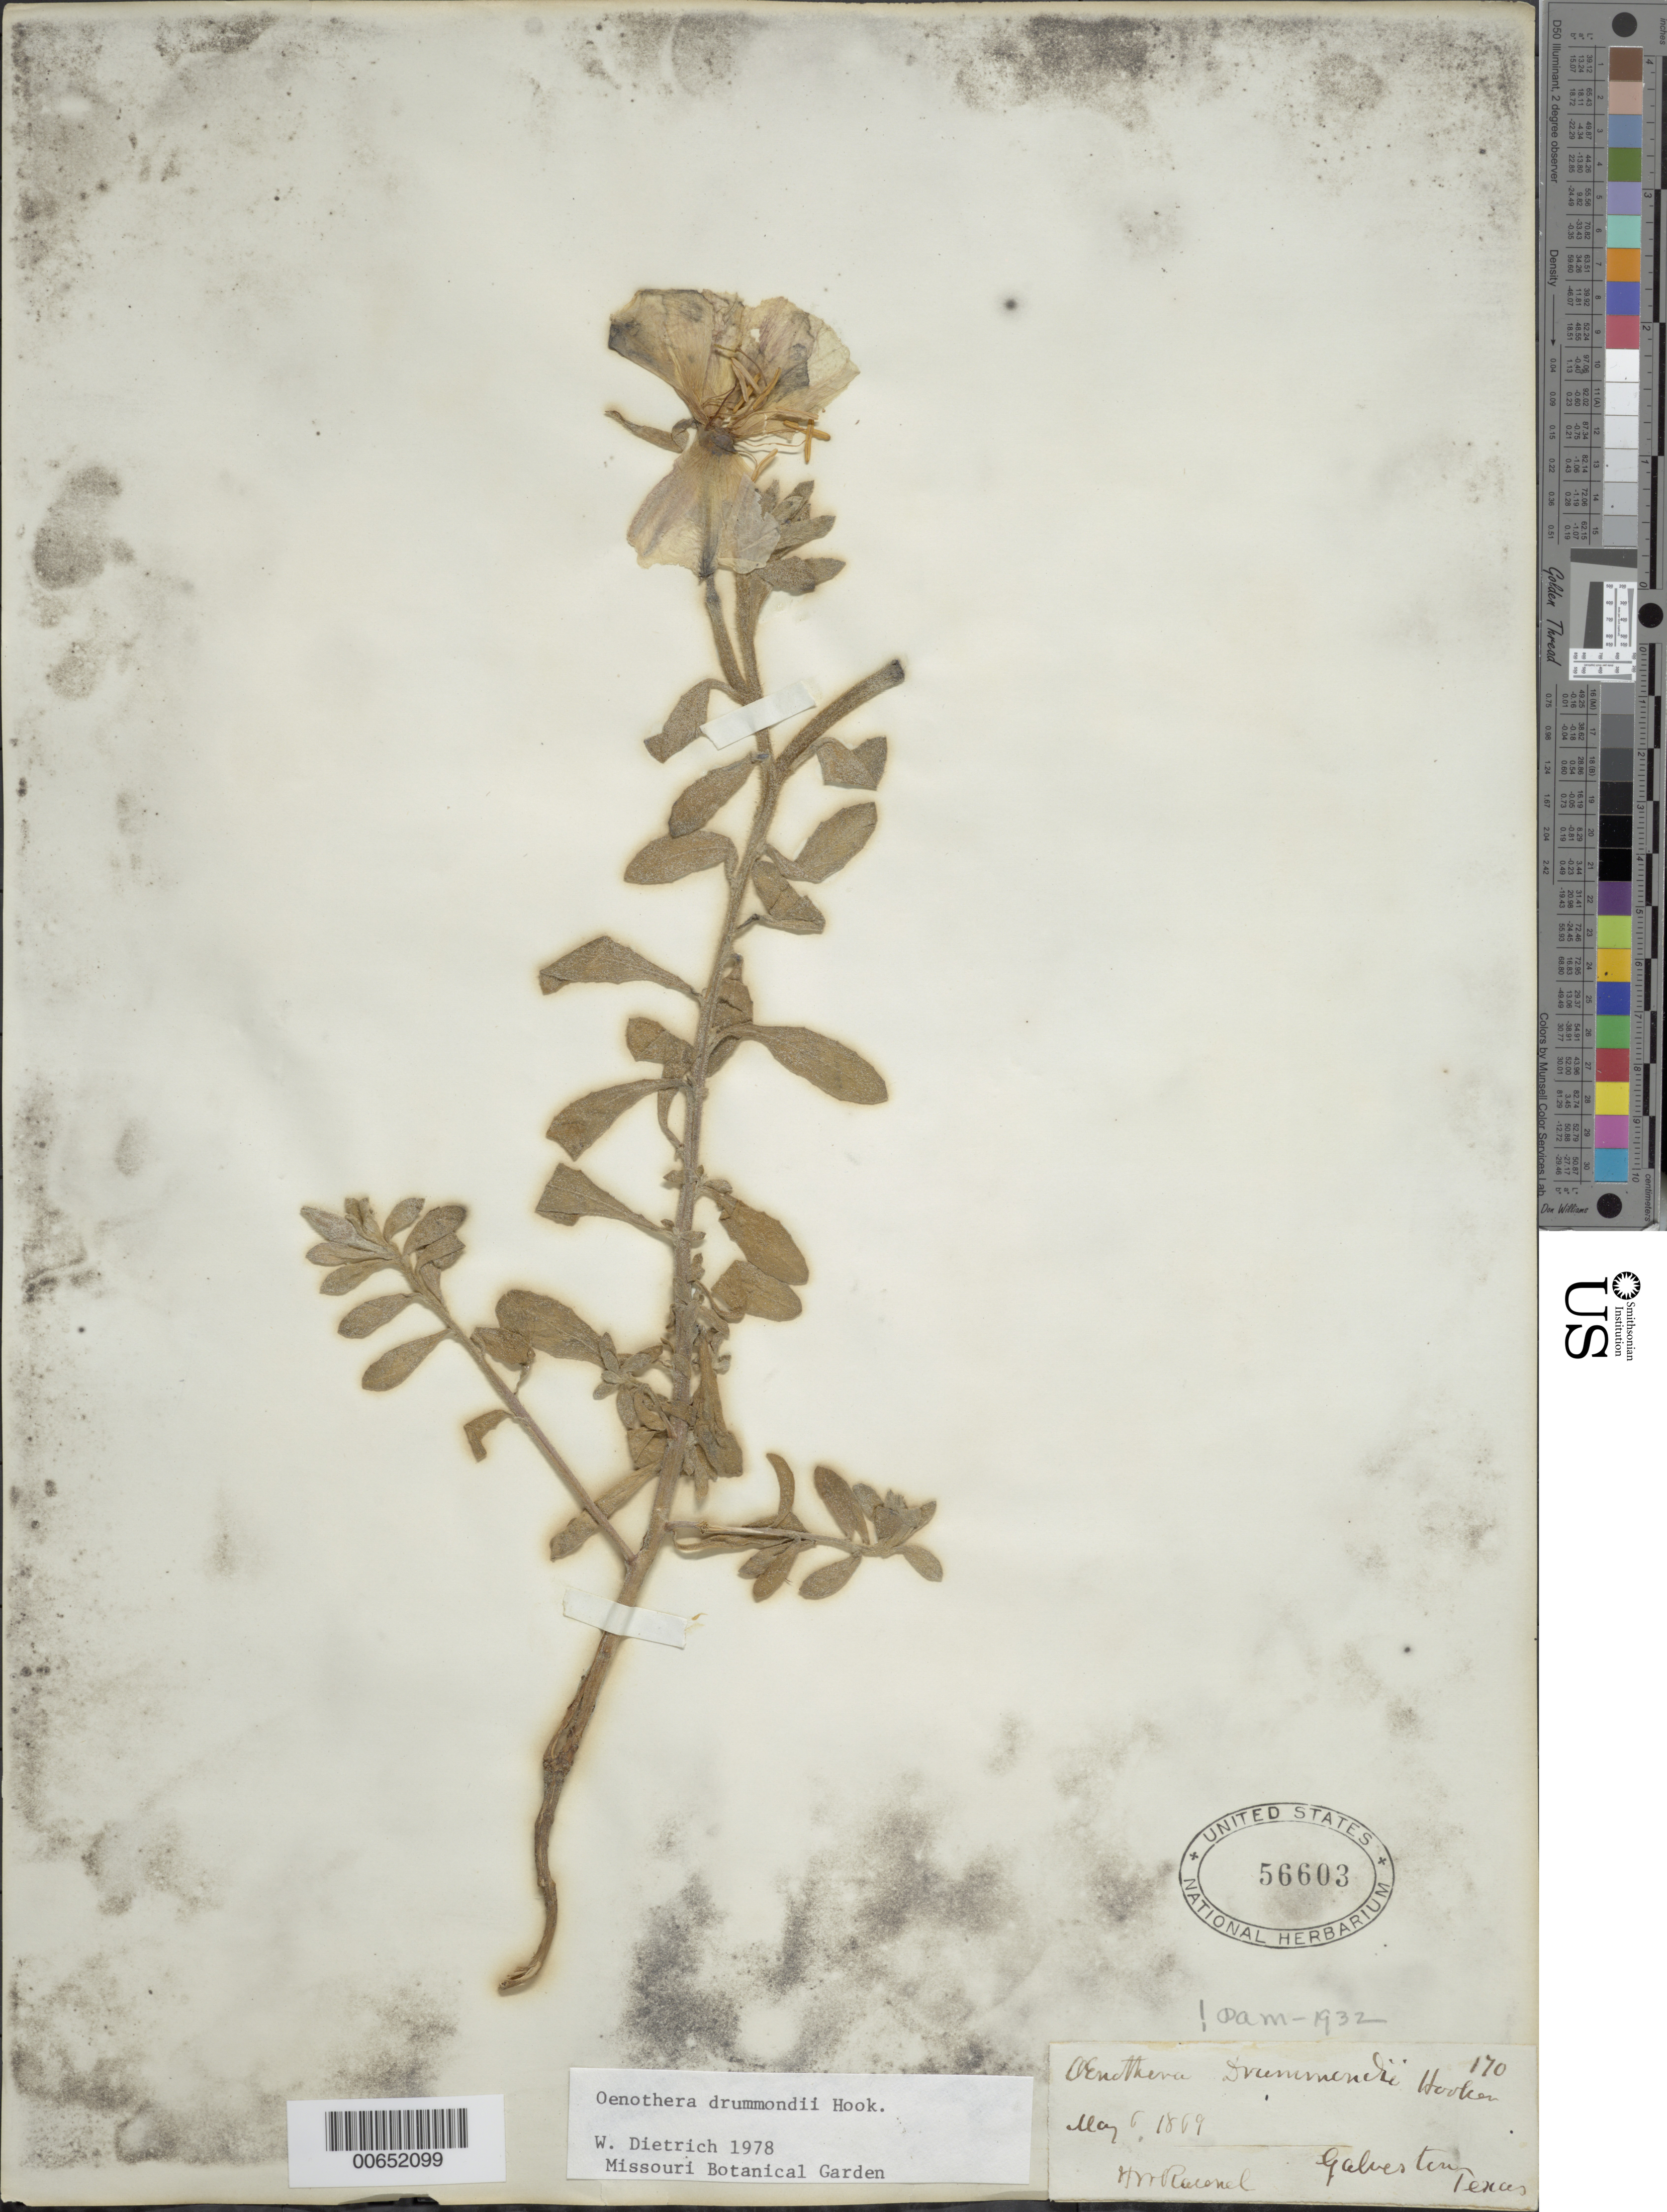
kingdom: Plantae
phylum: Tracheophyta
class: Magnoliopsida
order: Myrtales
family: Onagraceae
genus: Oenothera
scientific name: Oenothera drummondii subsp. drummondii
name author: Hook.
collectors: H. Ravenel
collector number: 170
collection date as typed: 06 May 1869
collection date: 1869-05-06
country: United States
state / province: Texas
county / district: Galveston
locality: Galveston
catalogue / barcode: US 56603